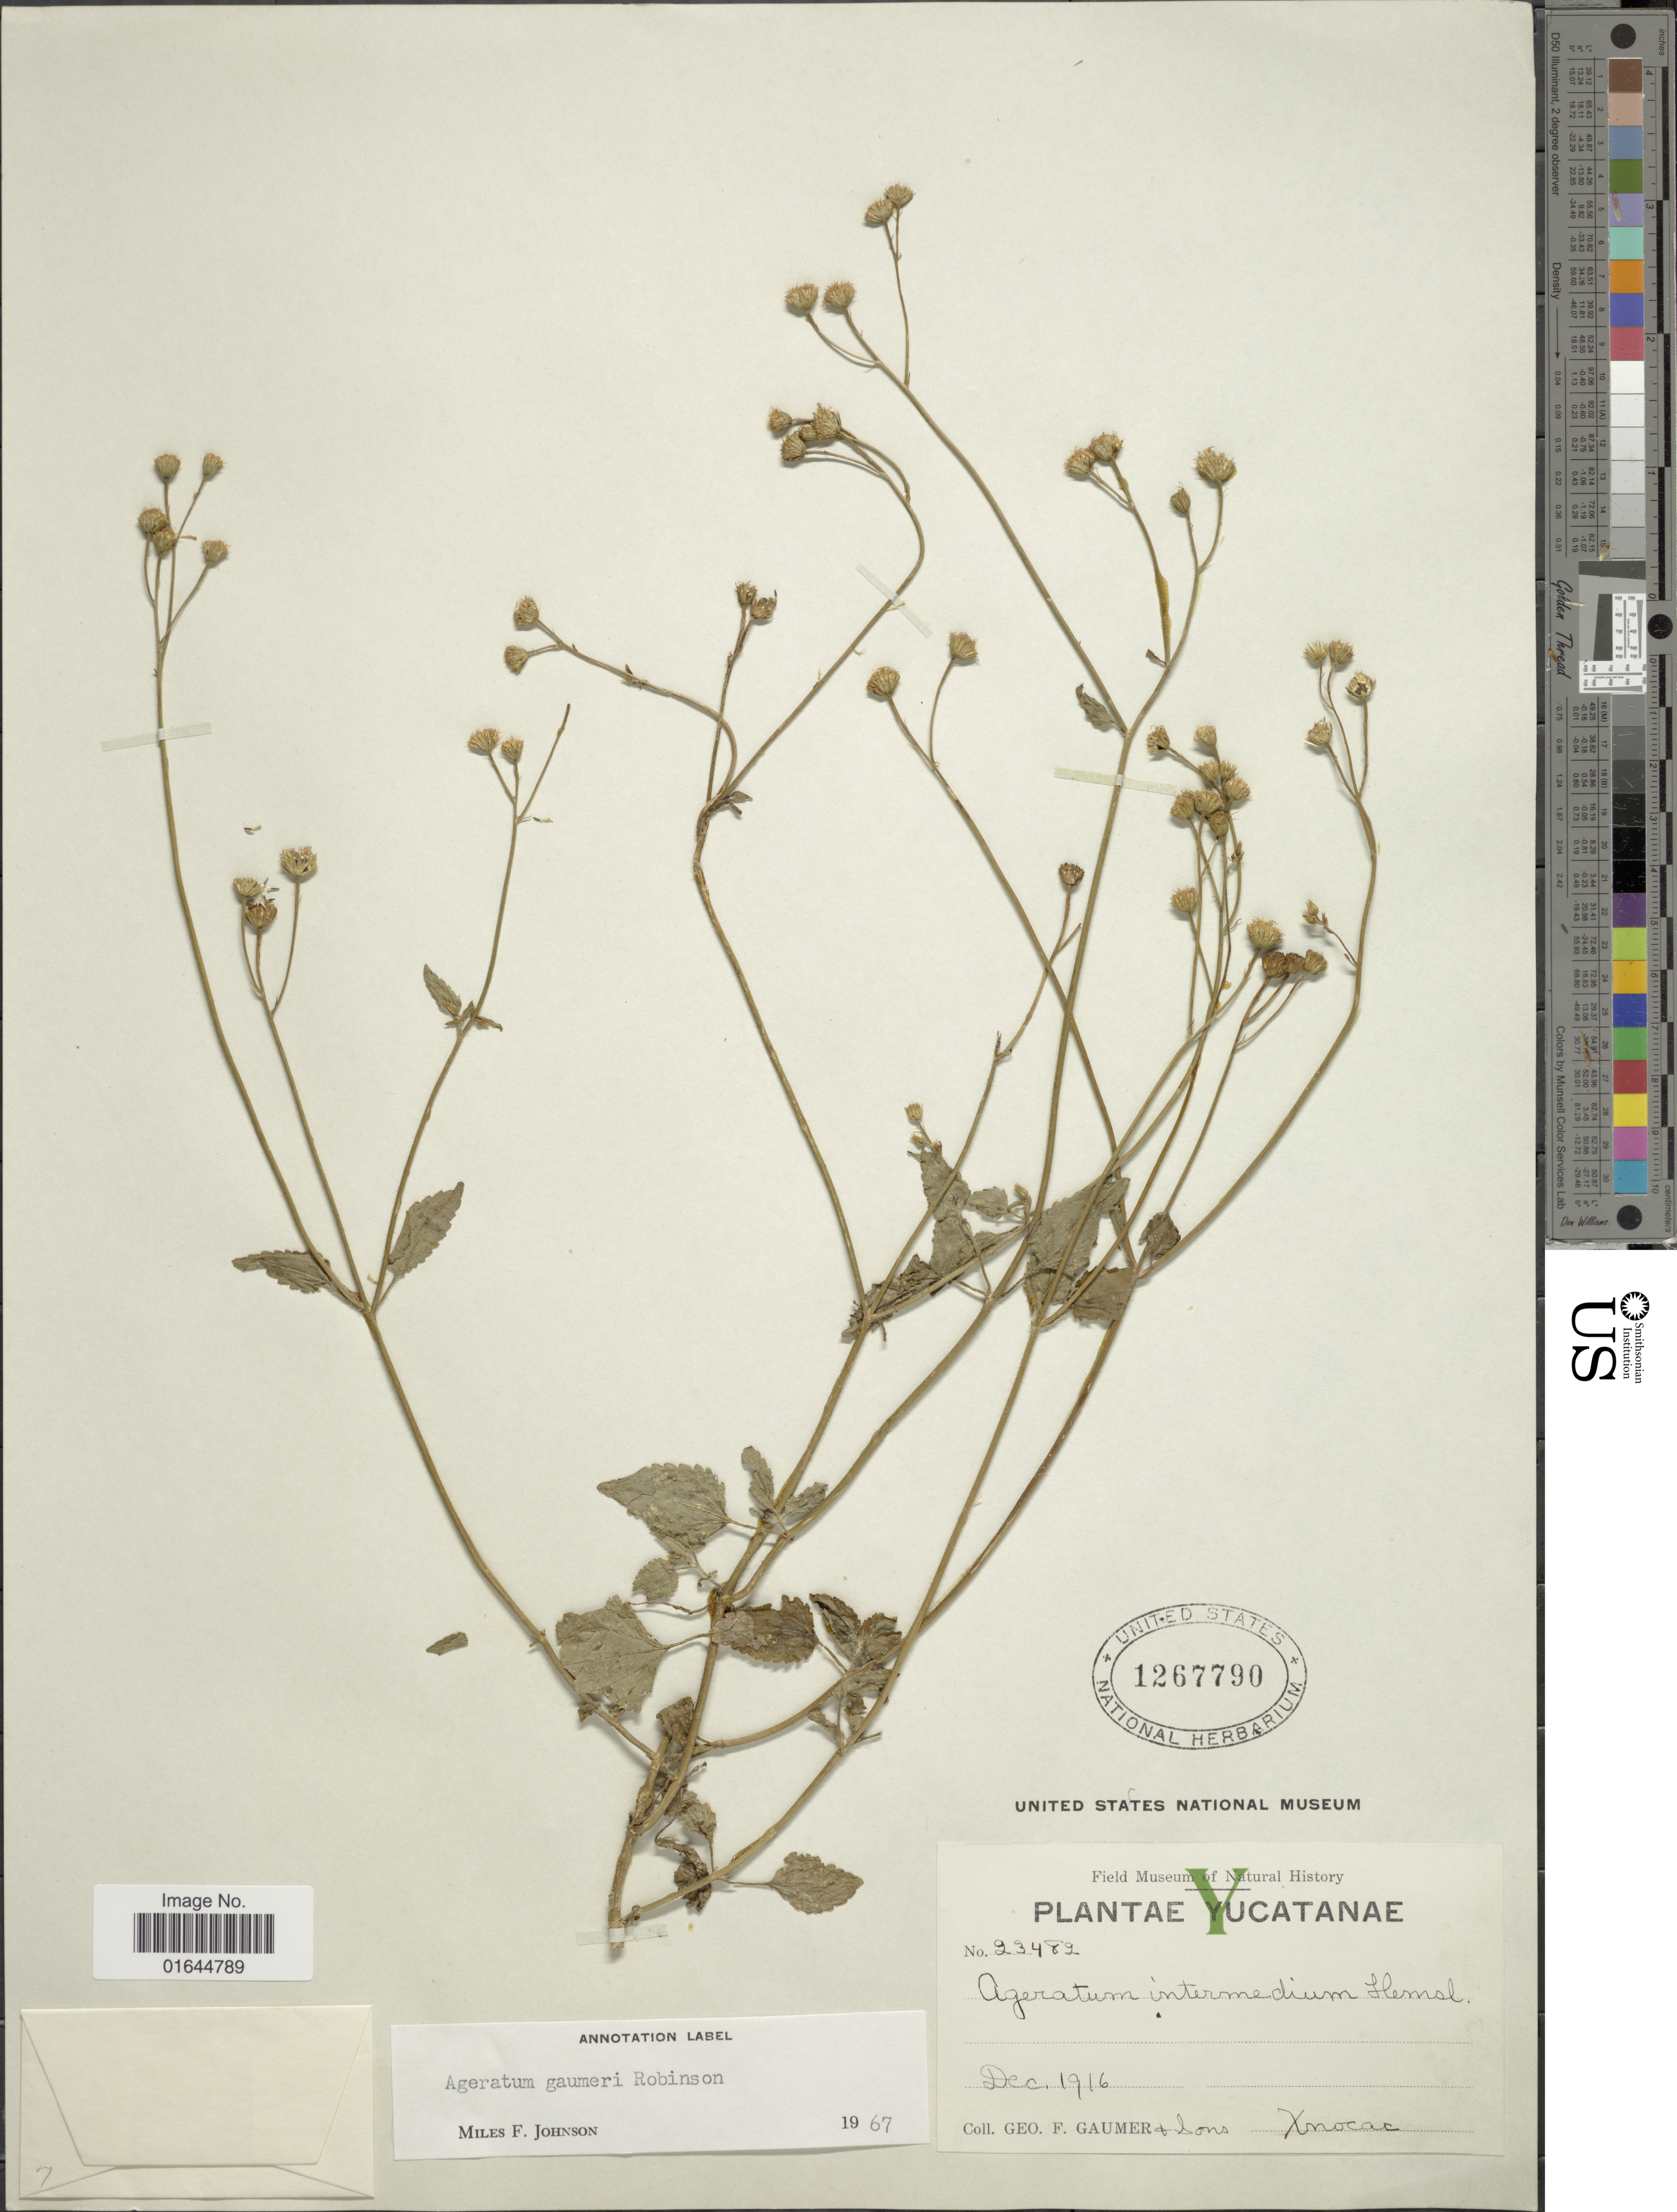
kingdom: Plantae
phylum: Tracheophyta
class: Magnoliopsida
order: Asterales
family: Asteraceae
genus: Ageratum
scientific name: Ageratum gaumeri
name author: B.L. Rob.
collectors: G. F. Gaumer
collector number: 23489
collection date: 1916-12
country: Mexico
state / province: Yucatán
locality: Yucatanæ, at Xnocac.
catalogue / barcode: US 1267790